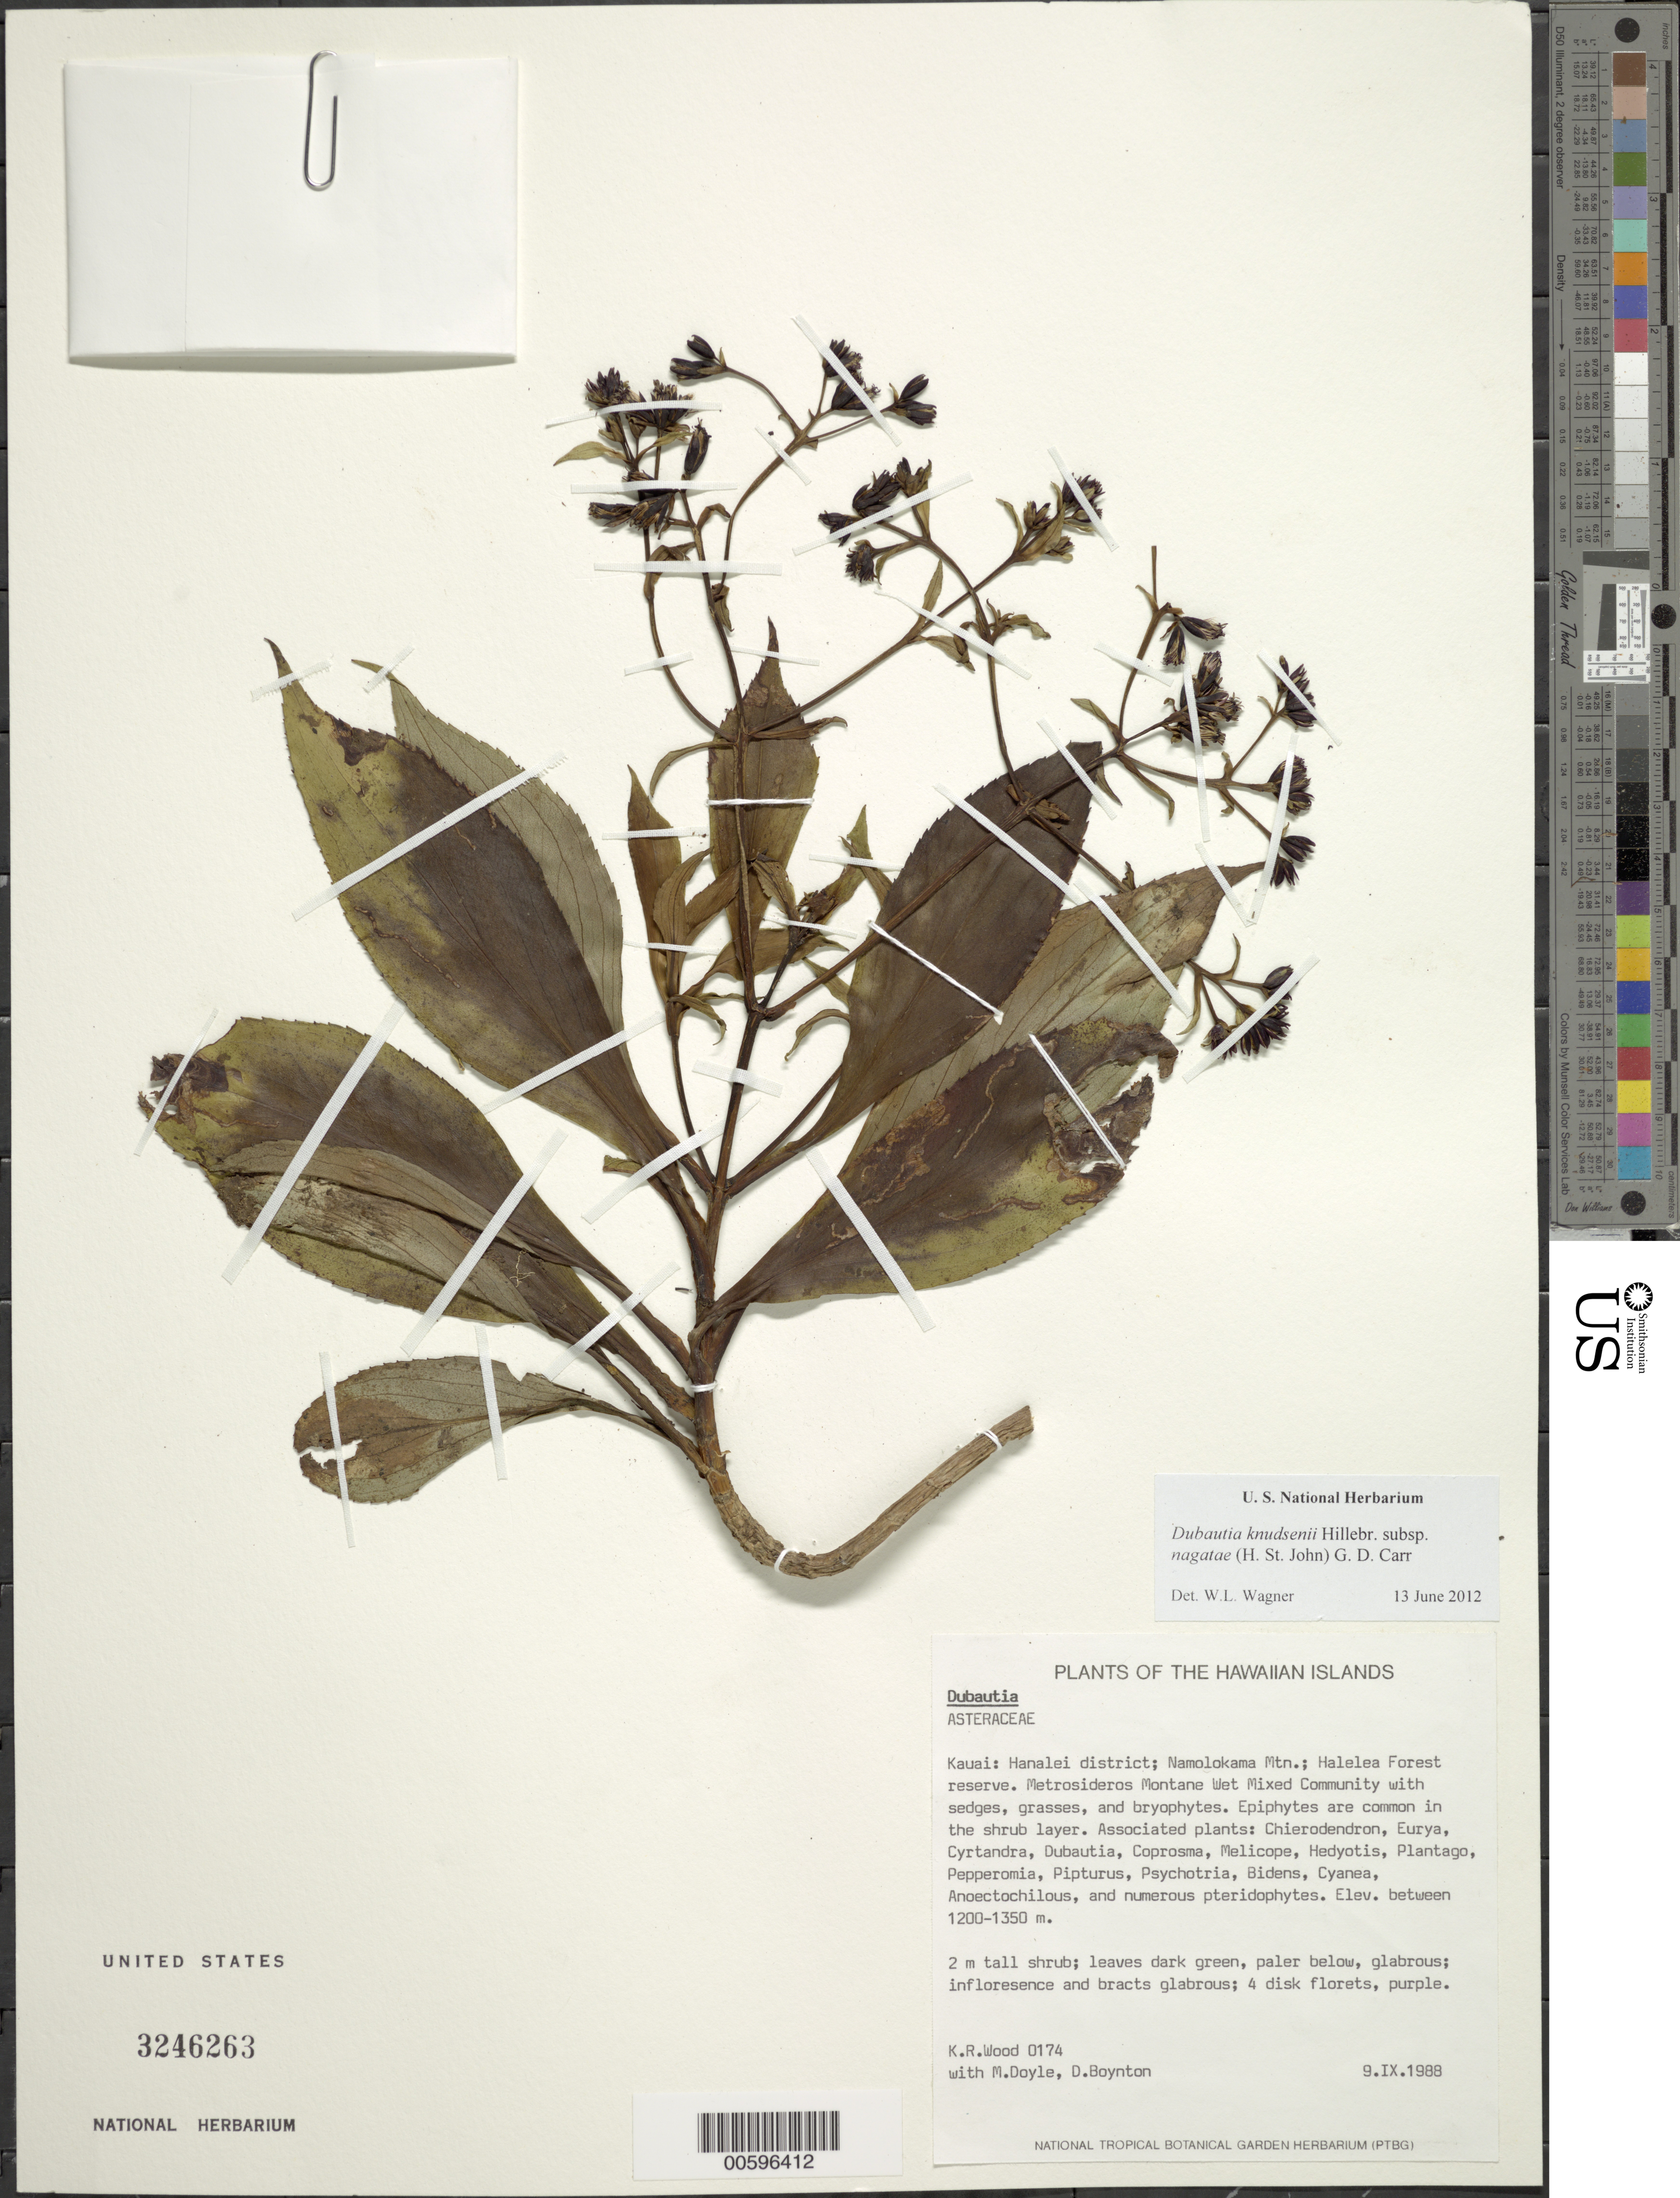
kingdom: Plantae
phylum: Tracheophyta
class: Magnoliopsida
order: Asterales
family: Asteraceae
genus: Dubautia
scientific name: Dubautia knudsenii subsp. nagatae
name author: (H. St. John) G.D. Carr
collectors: K. R. Wood, M. Doyle & D. Boynton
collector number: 0174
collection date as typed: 9 Sep 1988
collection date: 1988-09-09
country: United States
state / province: Hawaii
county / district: Kauai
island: Kaua'i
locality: Hanalei Dist; Namolokama Mt; Halelea For Res.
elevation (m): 1200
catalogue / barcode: US 3246263